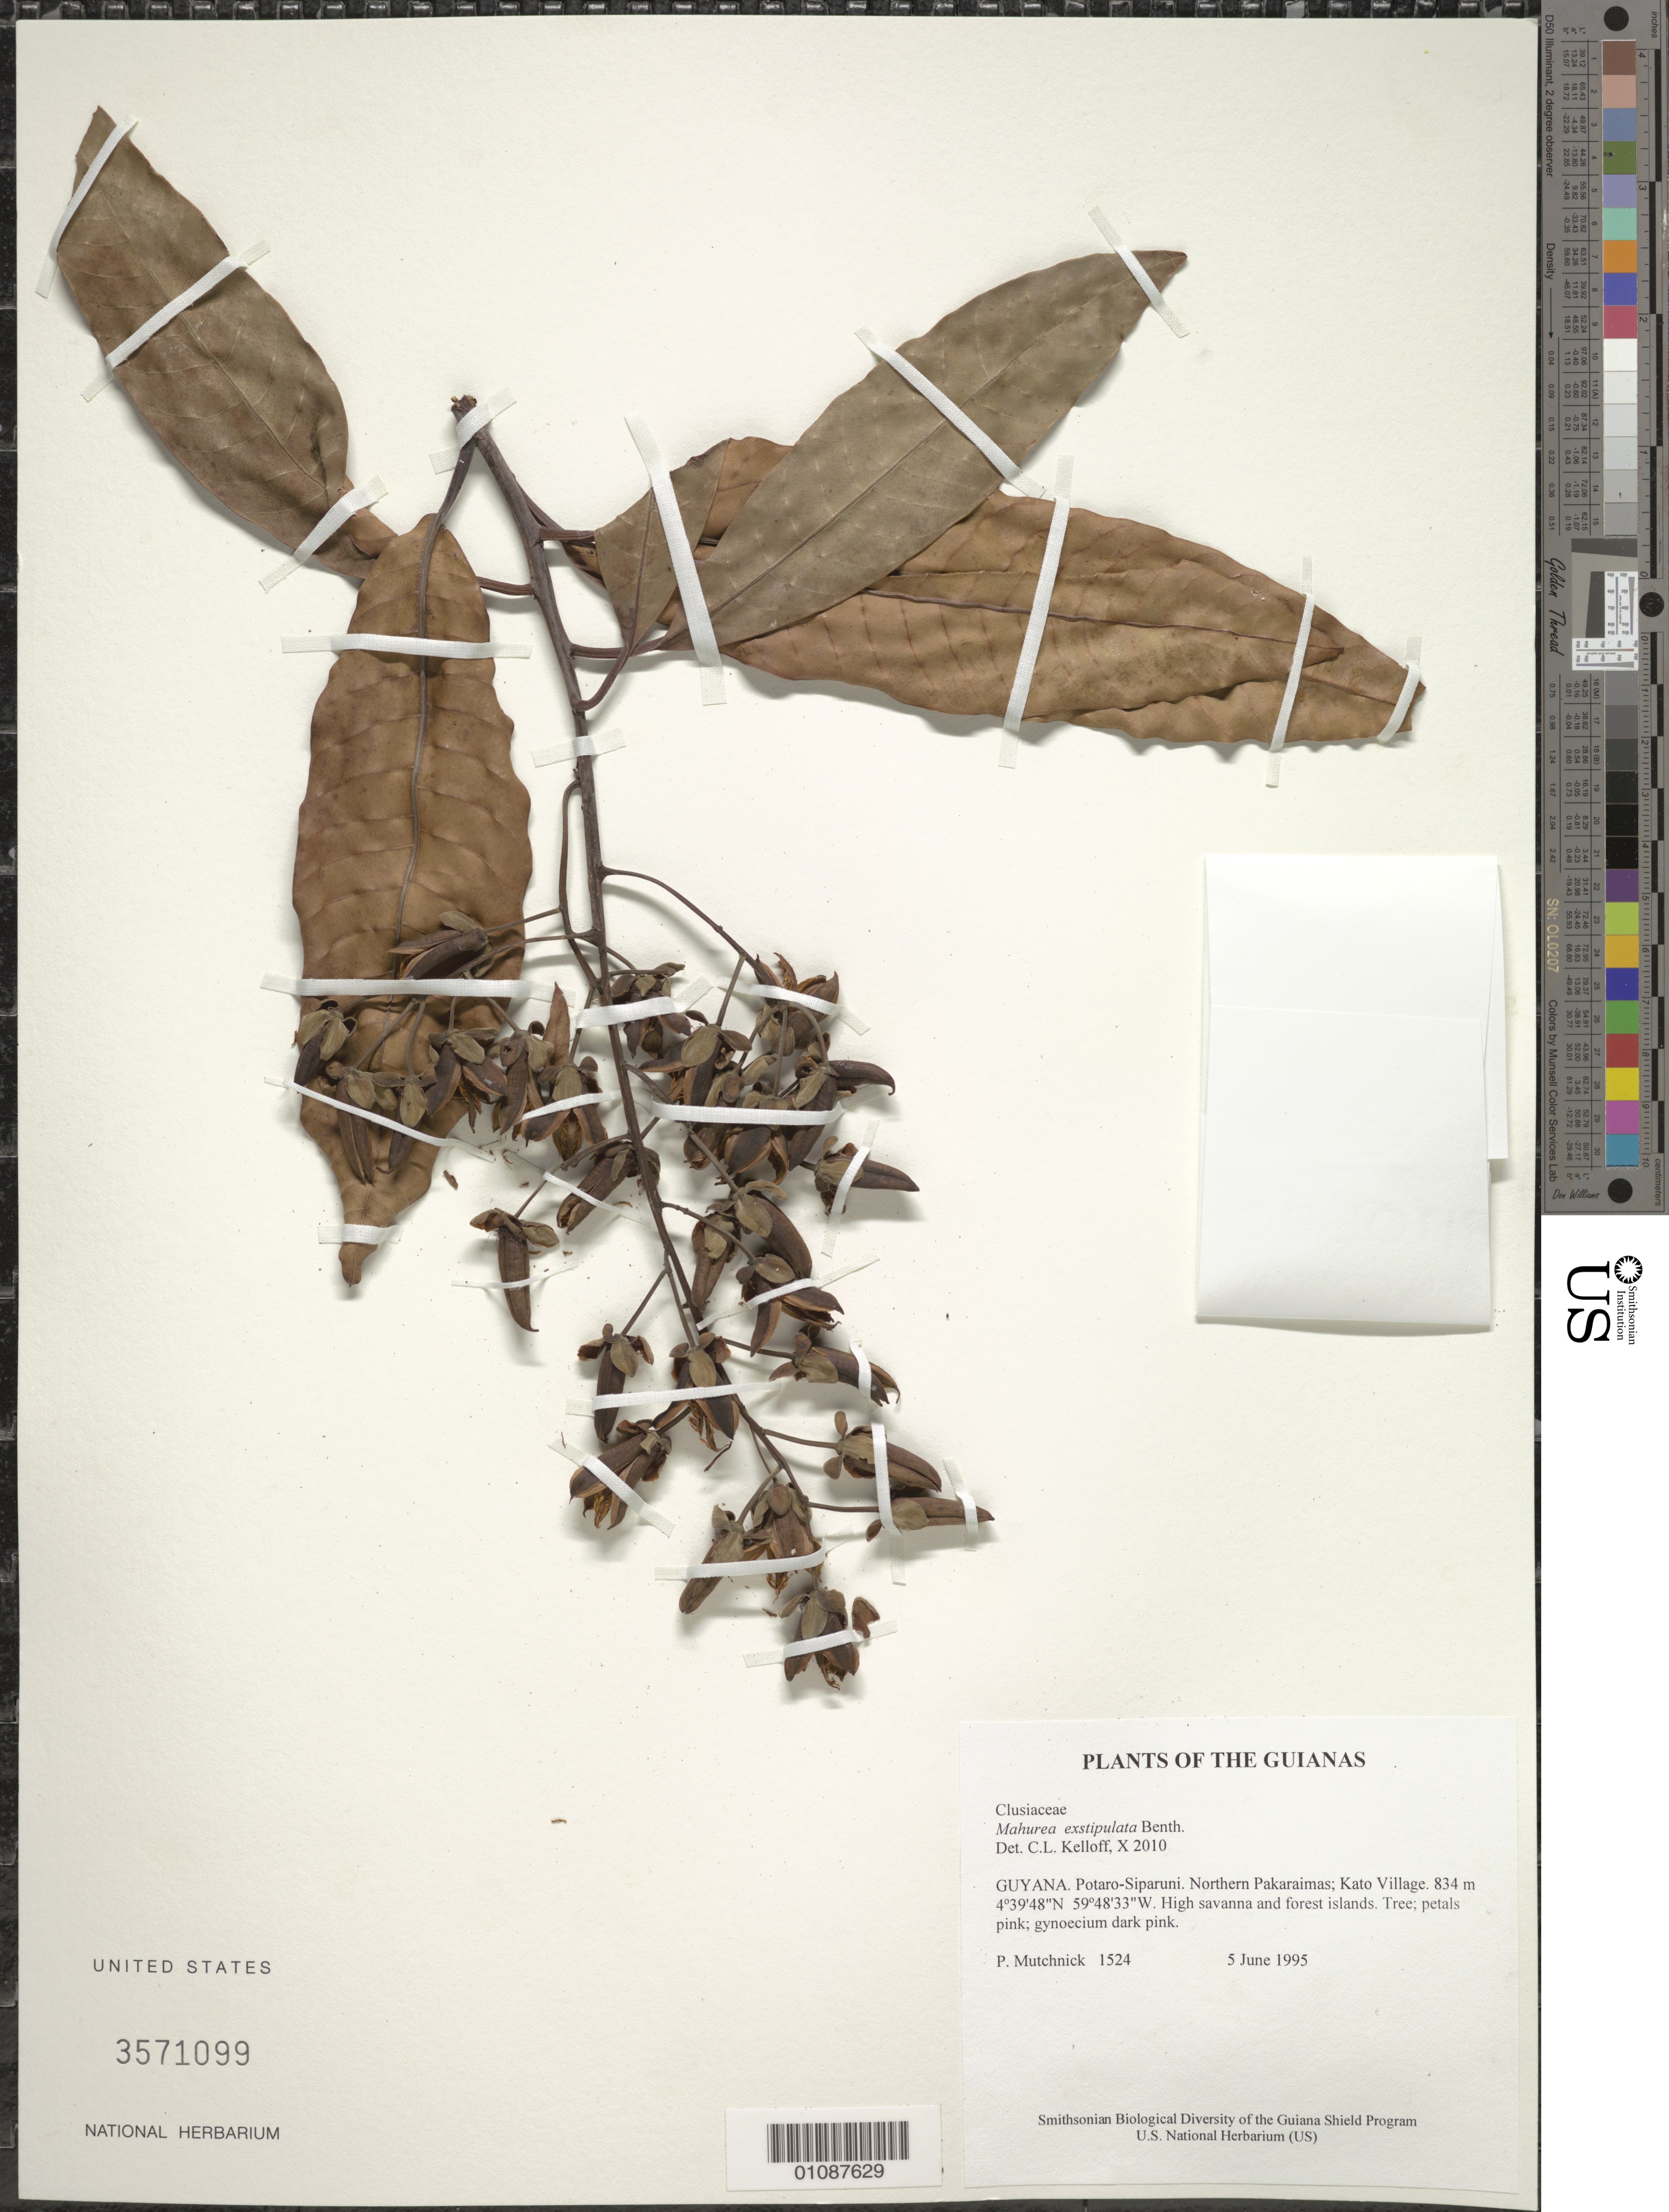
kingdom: Plantae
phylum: Tracheophyta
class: Magnoliopsida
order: Malpighiales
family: Calophyllaceae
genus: Mahurea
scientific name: Mahurea exstipulata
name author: Benth.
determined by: Kelloff, Carol L., (US), Smithsonian Institution - National Museum of Natural History (UNITED STATES)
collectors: P. Mutchnick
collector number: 1524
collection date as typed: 5 June 1995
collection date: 1995-06-05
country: Guyana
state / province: Potaro-Siparuni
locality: Northern Pakaraimas; Kato Village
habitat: High savanna and forest islands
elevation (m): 834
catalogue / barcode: US 3571099